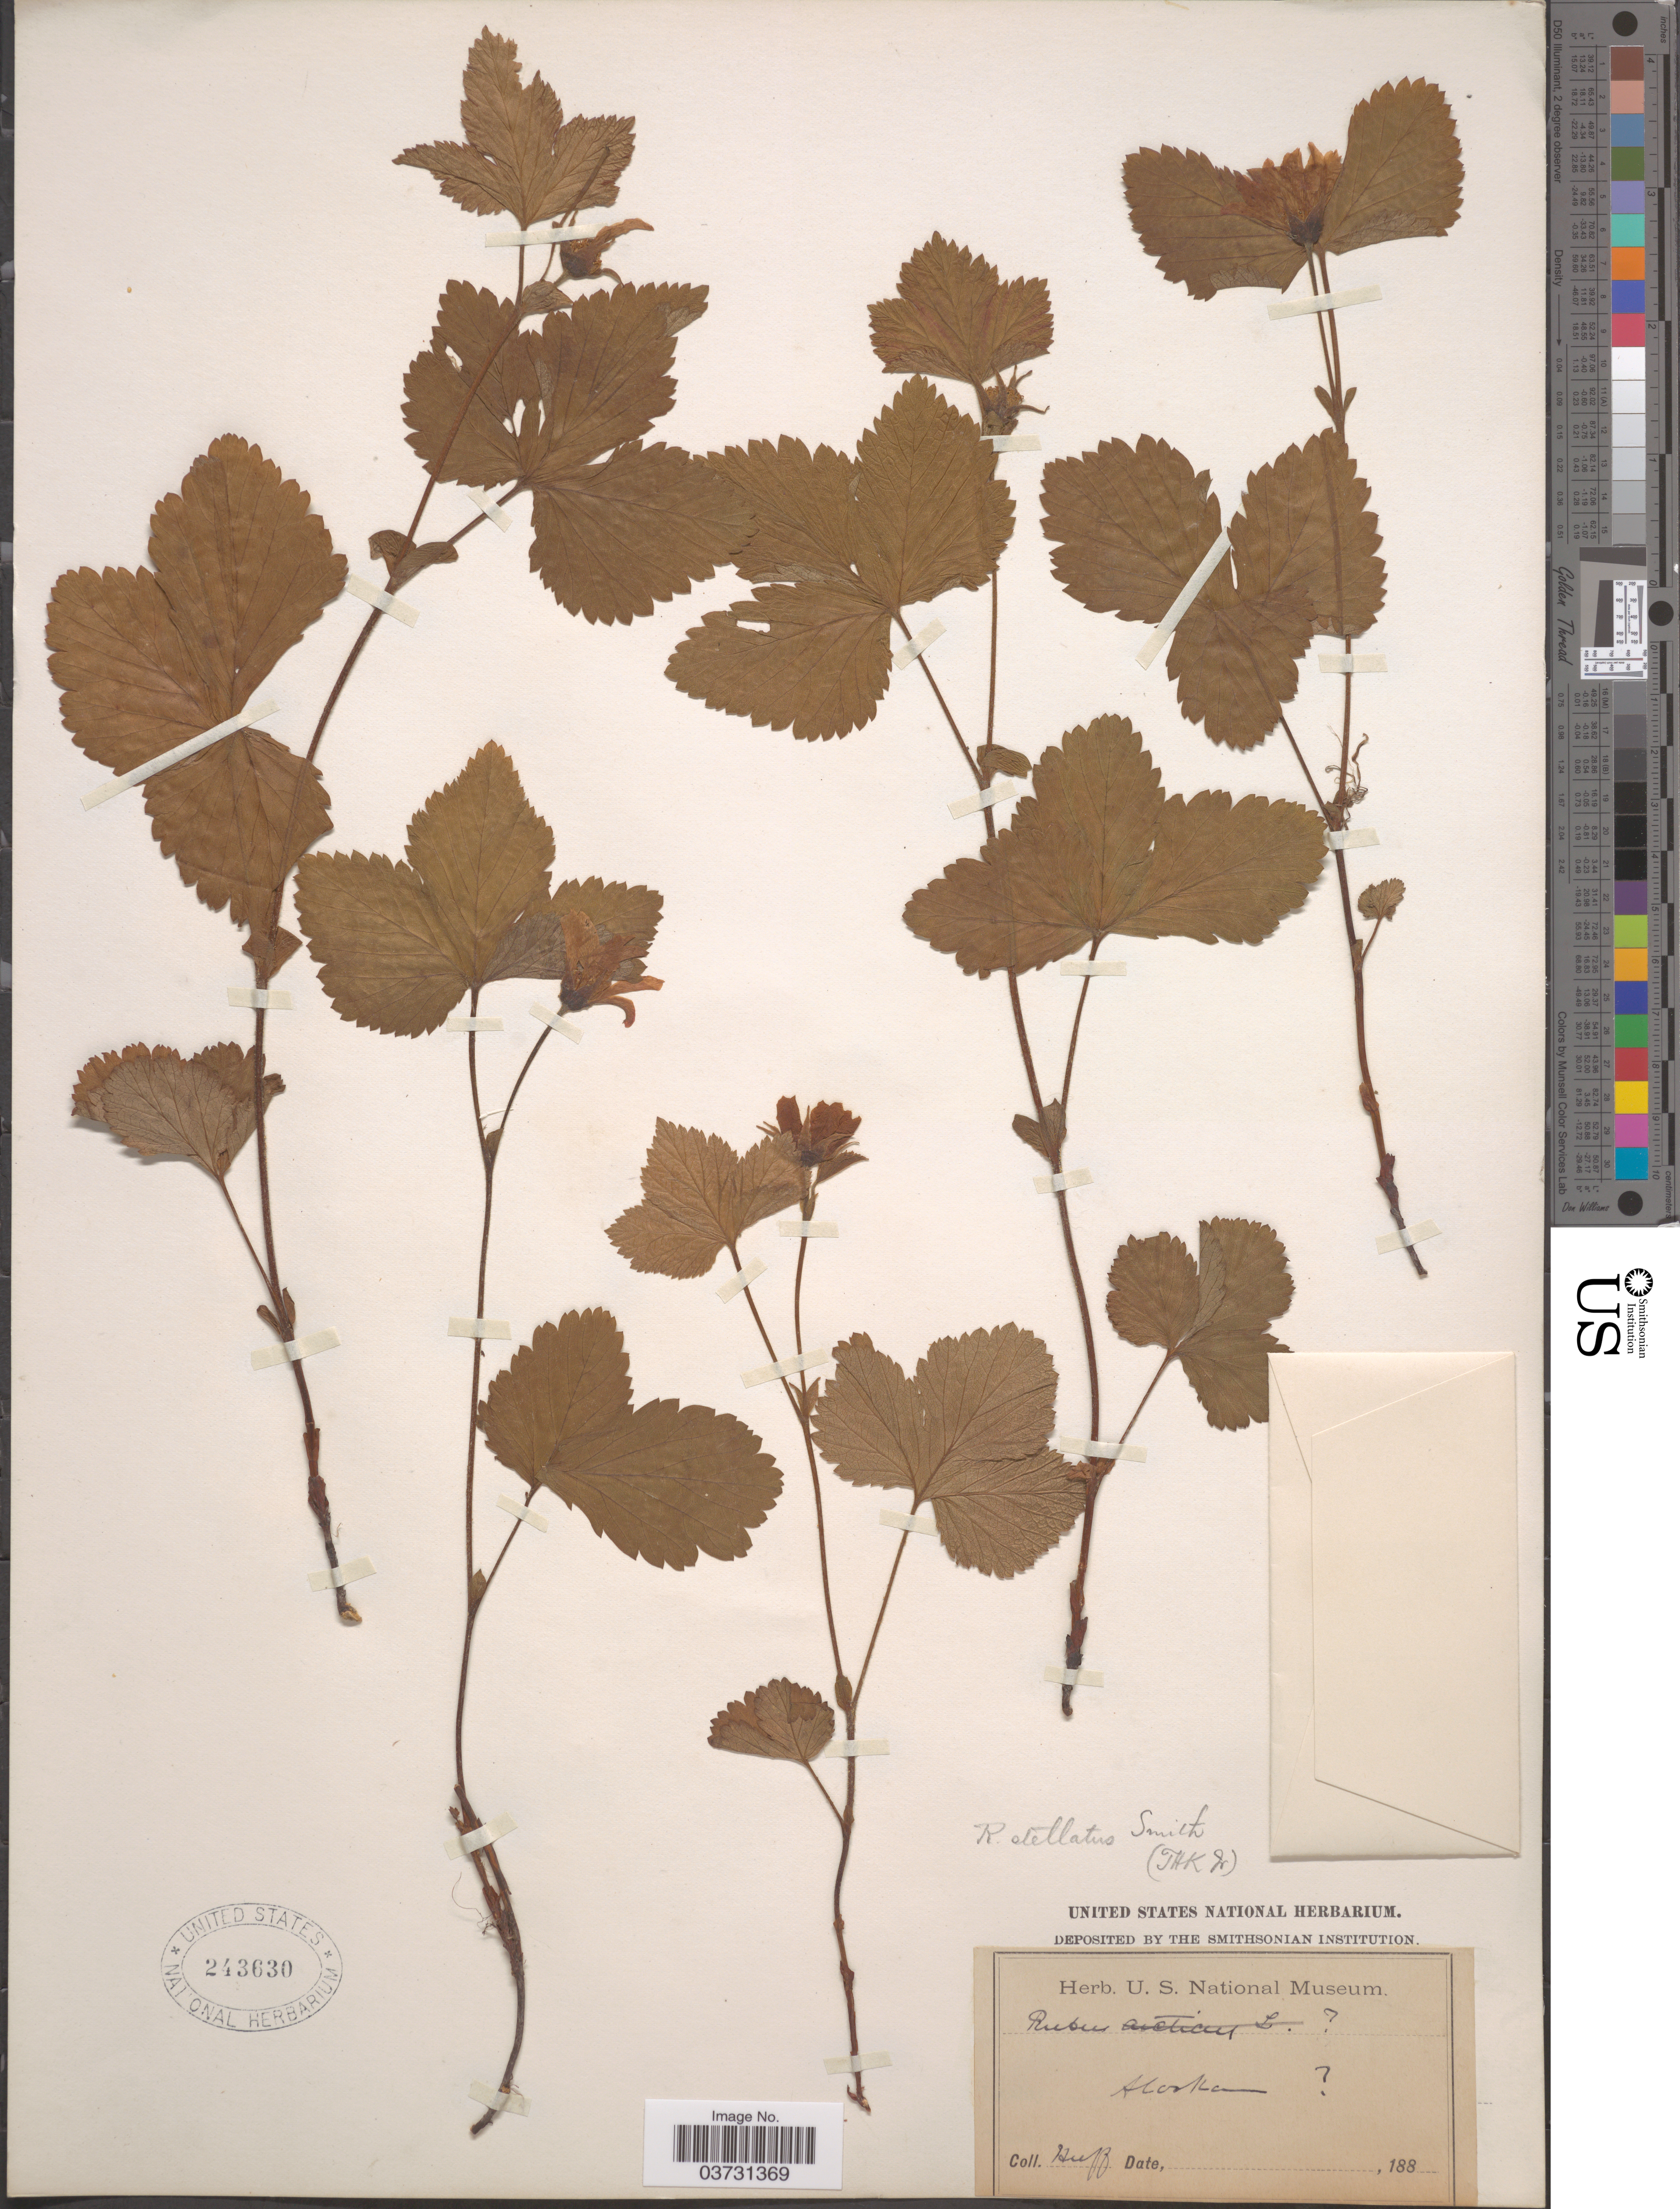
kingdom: Plantae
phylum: Tracheophyta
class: Magnoliopsida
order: Rosales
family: Rosaceae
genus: Rubus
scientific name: Rubus stellatus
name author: Sm.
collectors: -. Huff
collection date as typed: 188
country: United States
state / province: Alaska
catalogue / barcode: US 243630